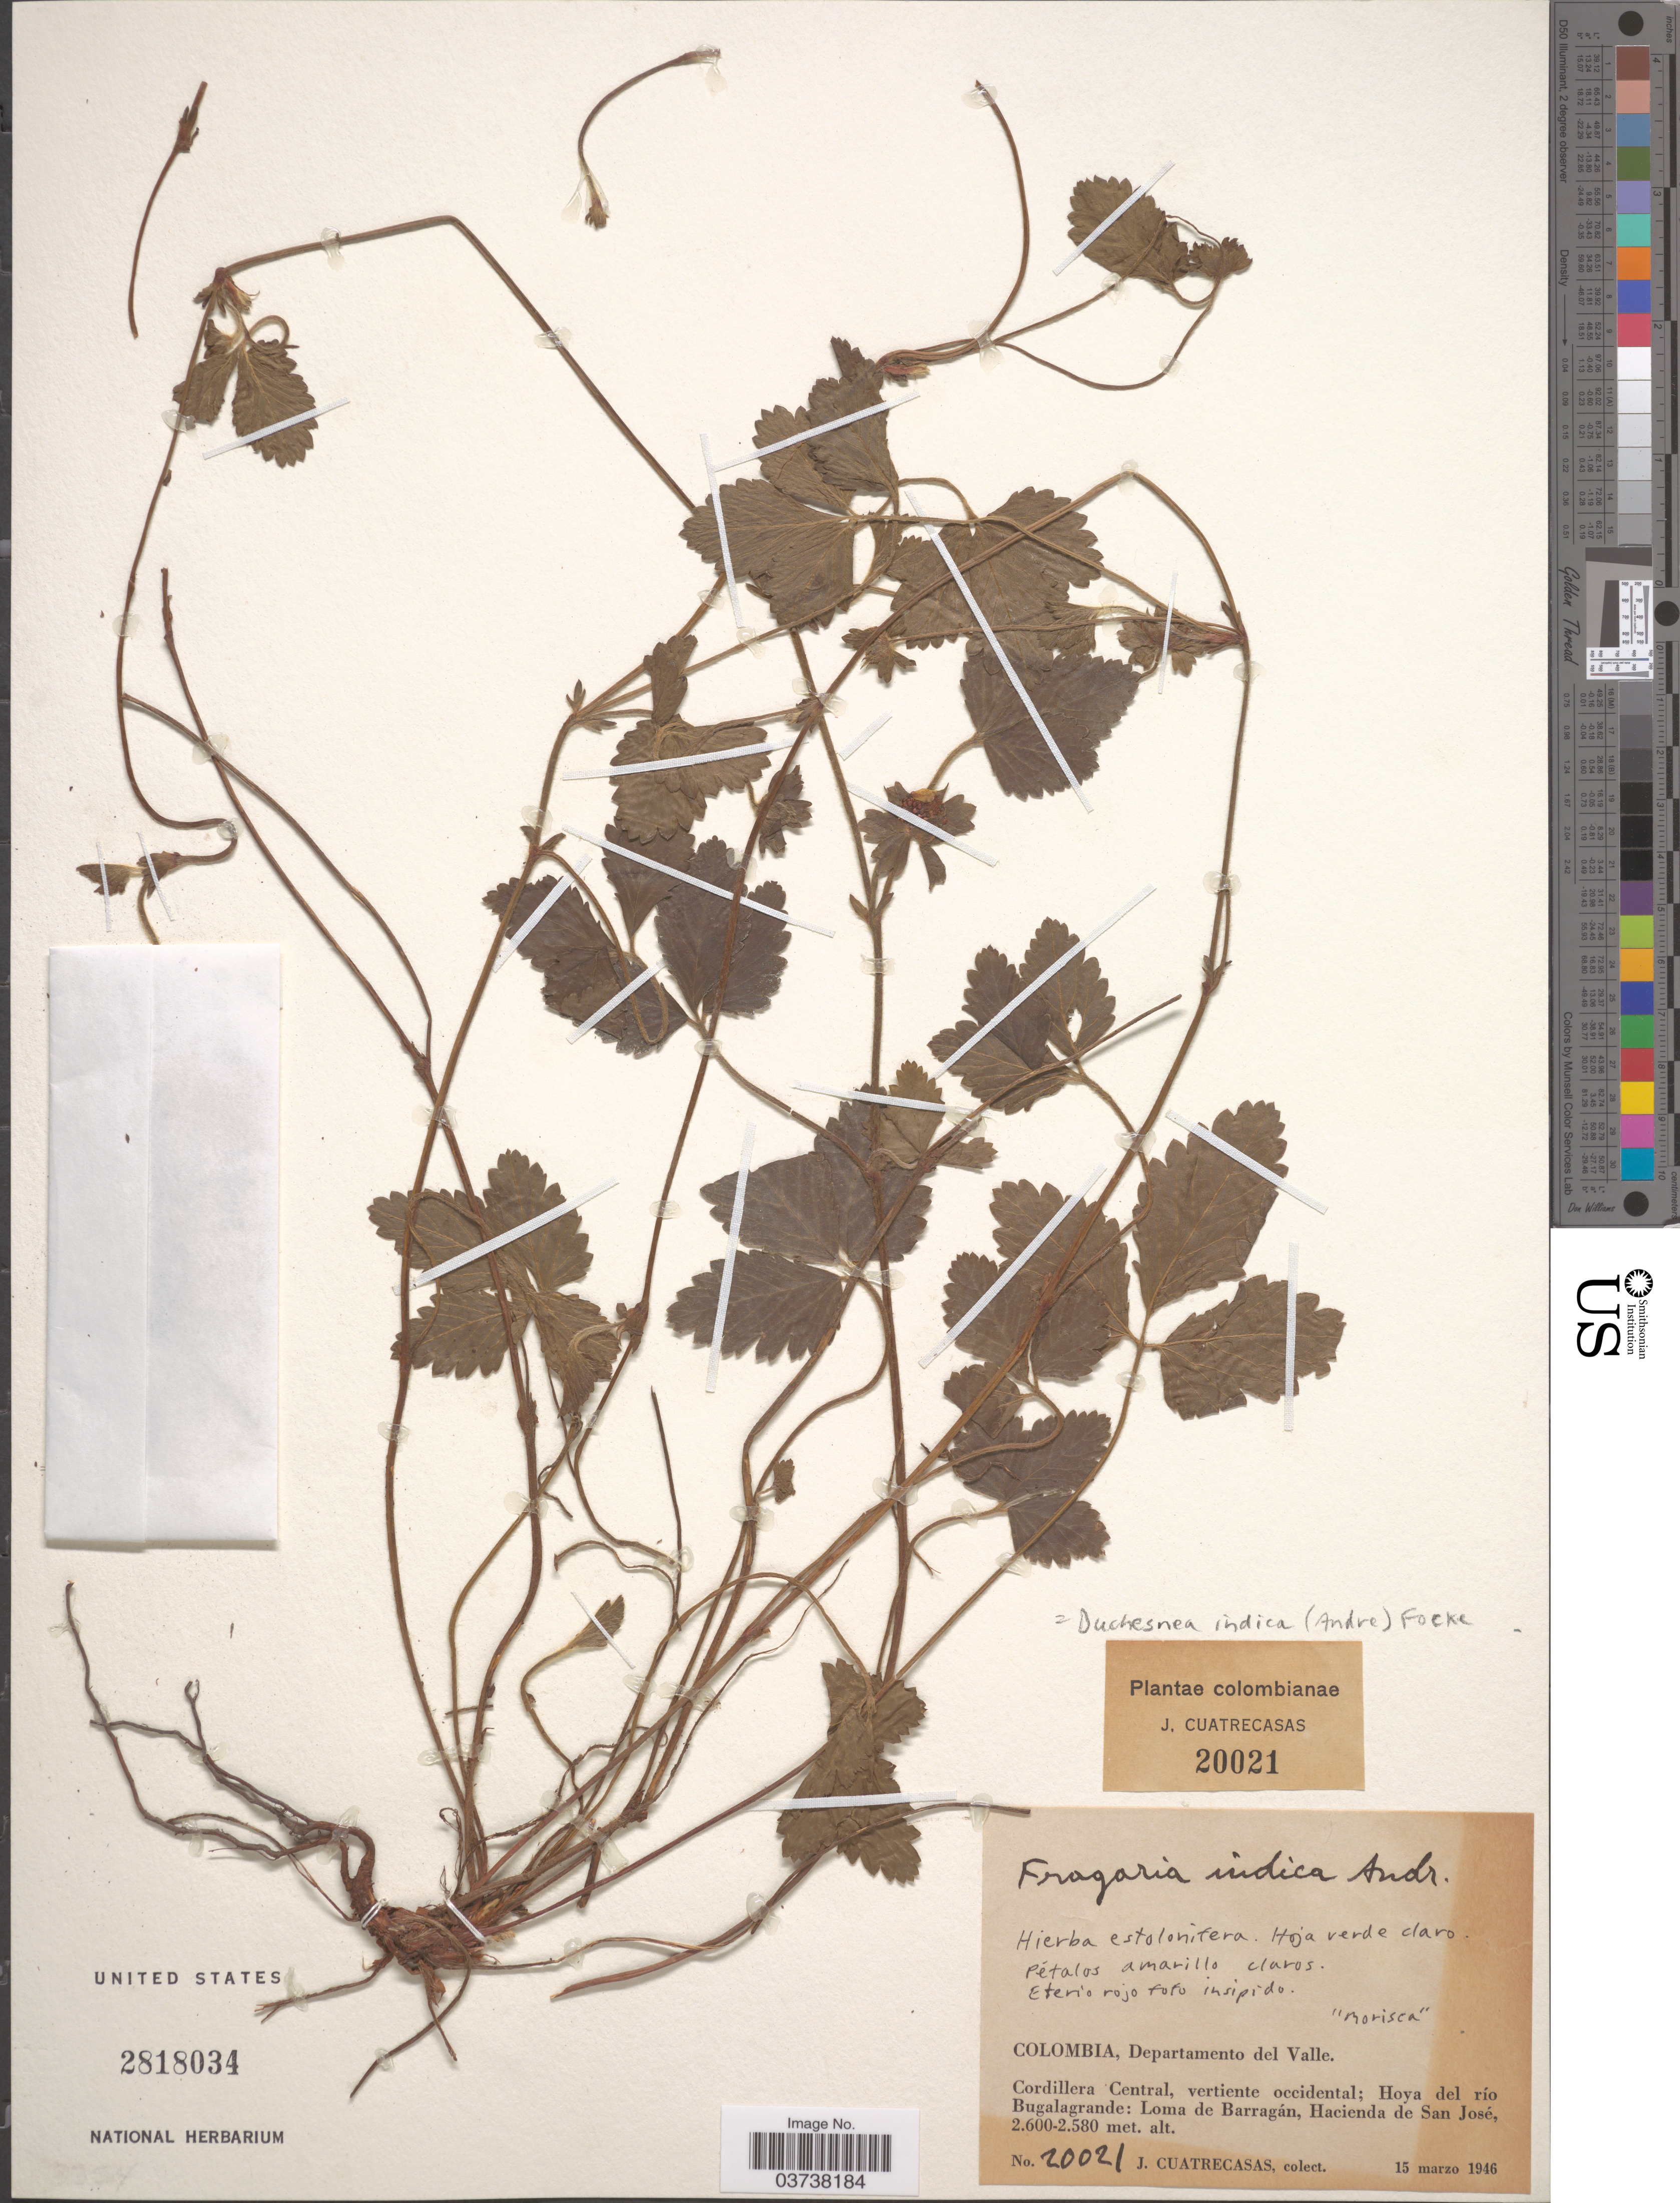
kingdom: Plantae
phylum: Tracheophyta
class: Magnoliopsida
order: Rosales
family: Rosaceae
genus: Potentilla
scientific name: Potentilla indica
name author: (Andrews) Th. Wolf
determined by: Strong, Mark T., (BOT), Smithsonian Institution - National Museum of Natural History (UNITED STATES)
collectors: J. Cuatrecasas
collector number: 20021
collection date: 1946-03-15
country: Colombia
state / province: Valle del Cauca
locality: Departamento del Valle. Cordillera Central, vertiente occidental; Hoya del río Bugalagrande: Loma de Barragán, Hacienda de San José.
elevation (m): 2580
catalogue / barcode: US 2818034